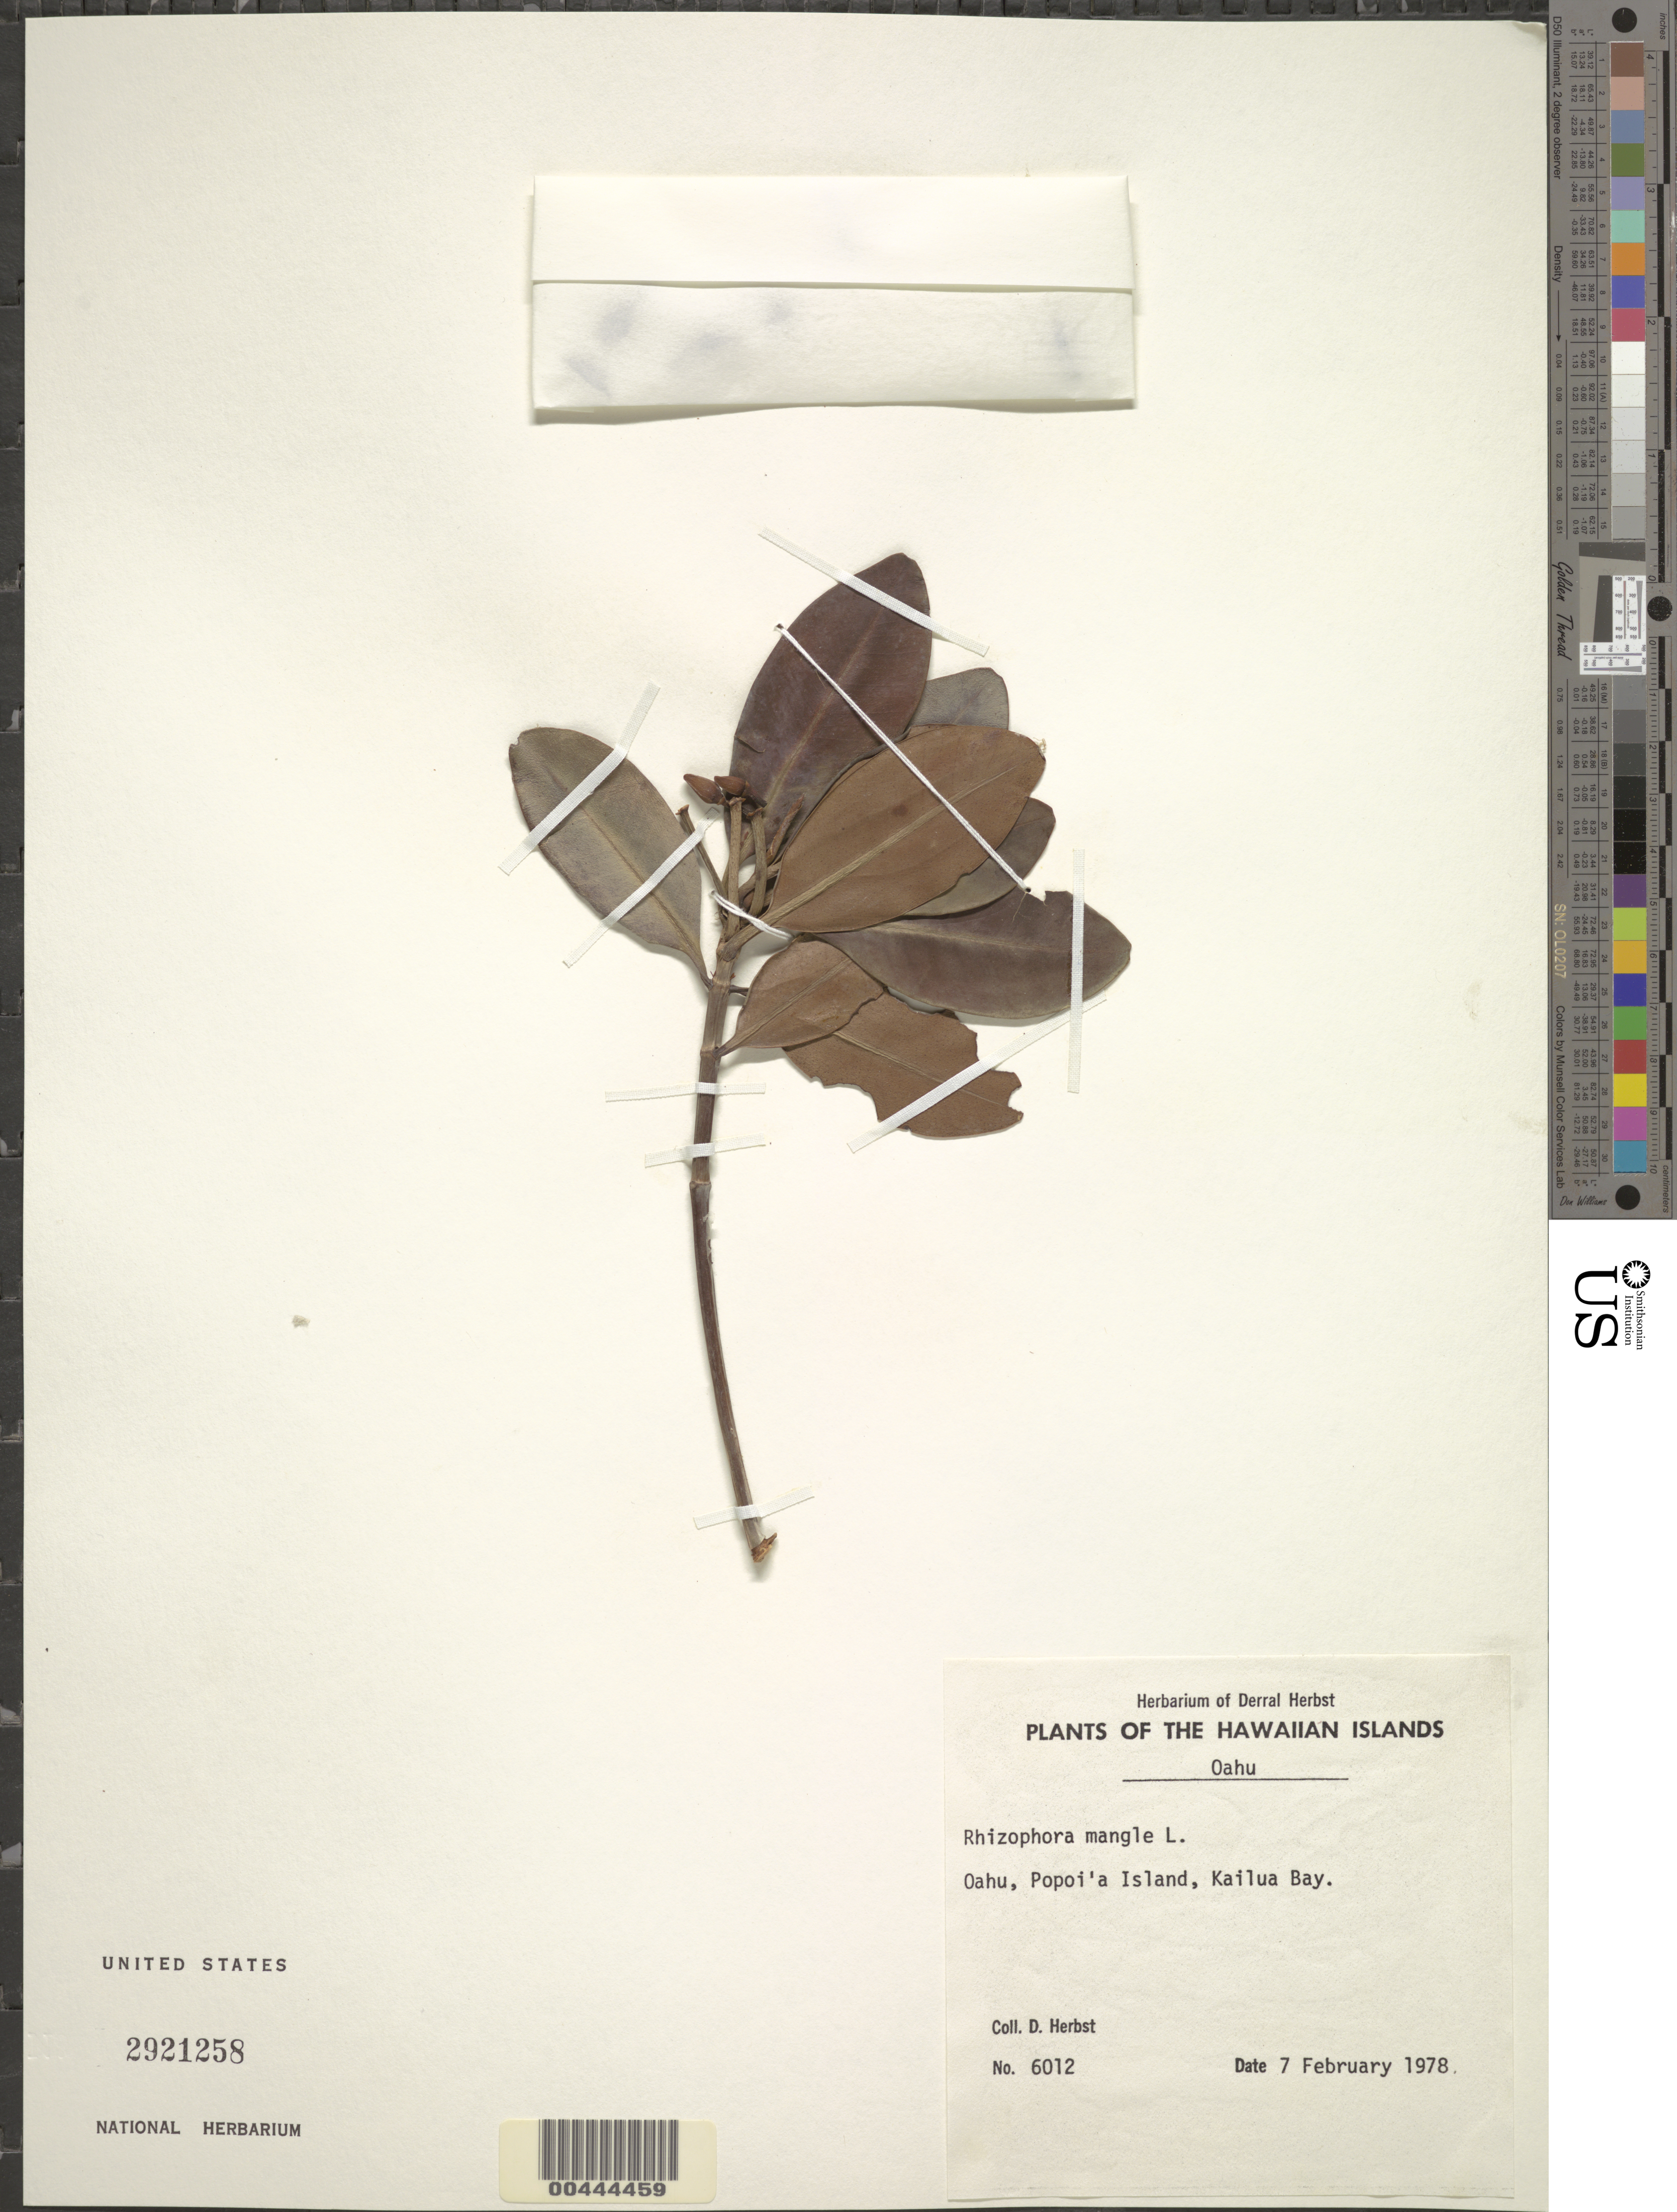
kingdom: Plantae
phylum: Tracheophyta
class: Magnoliopsida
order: Malpighiales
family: Rhizophoraceae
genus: Rhizophora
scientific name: Rhizophora mangle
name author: L.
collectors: D. R. Herbst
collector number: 6012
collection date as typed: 7 Feb 1978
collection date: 1978-02-07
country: United States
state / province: Hawaii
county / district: Honolulu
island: Oahu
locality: Popoi'a Island, Kailua Bay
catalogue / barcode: US 2921258